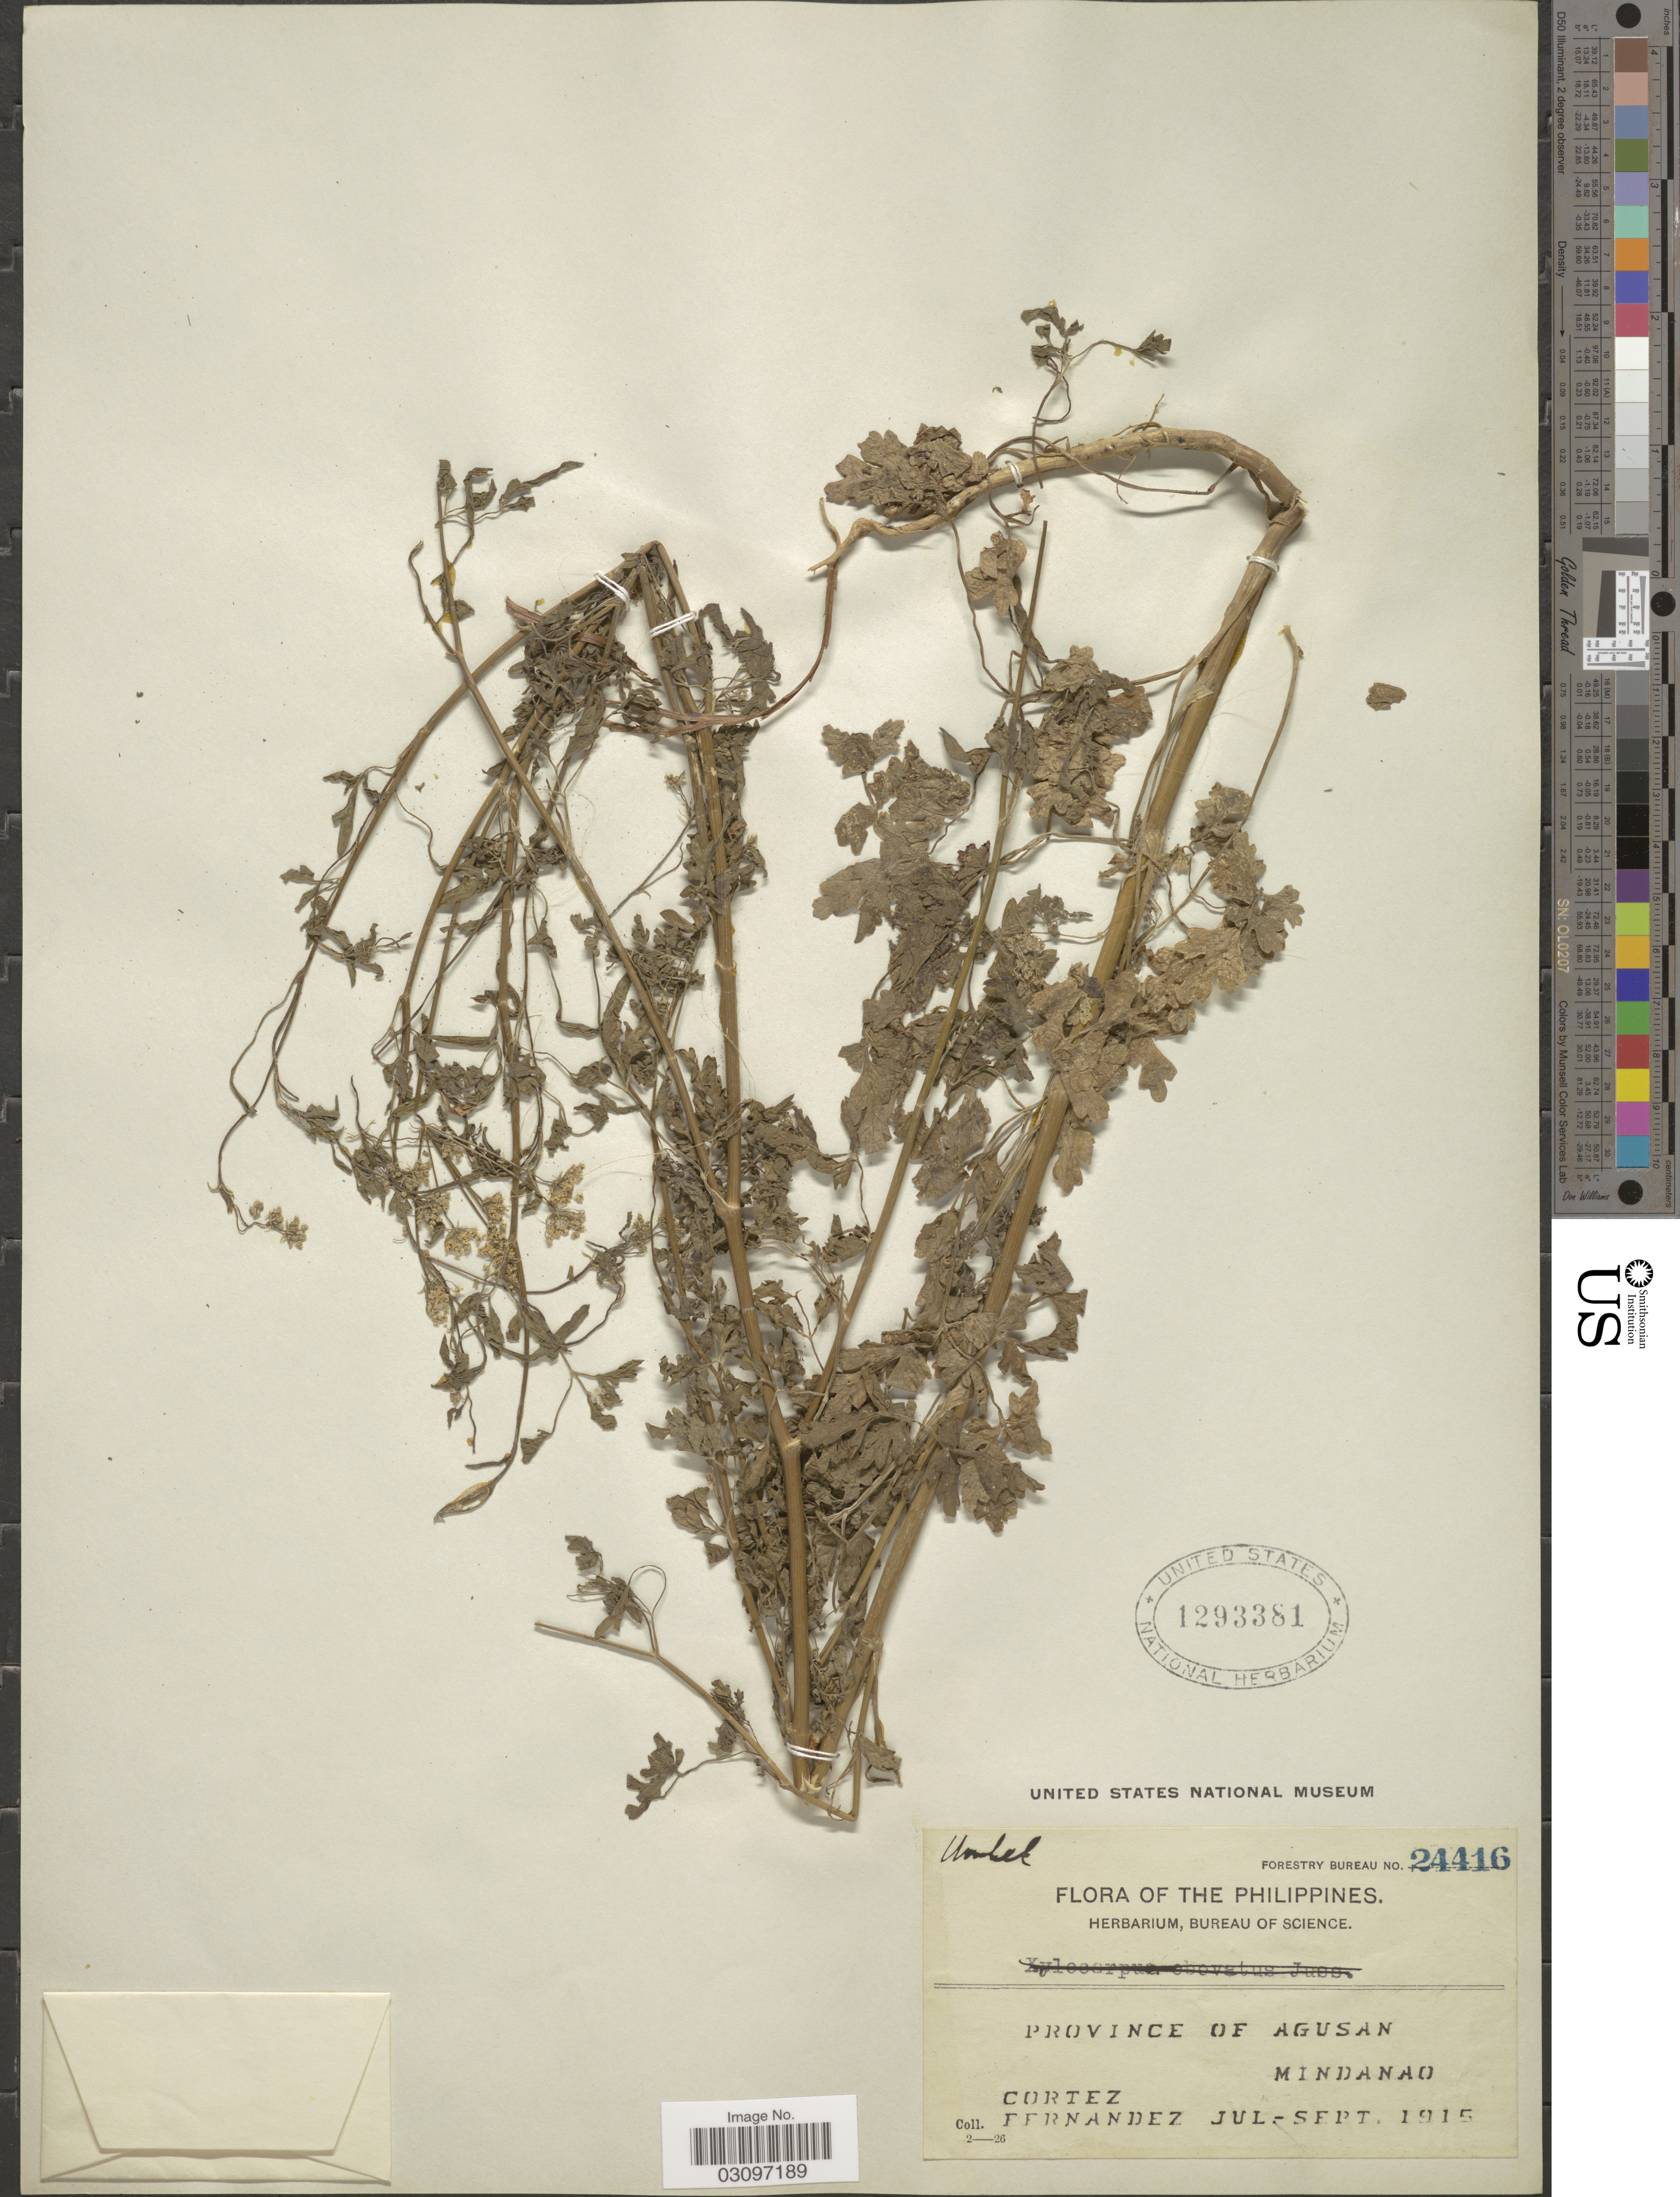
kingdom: Plantae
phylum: Tracheophyta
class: Magnoliopsida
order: Apiales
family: Apiaceae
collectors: -. Cortez & -- Fernandez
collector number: Forestry Bureau 24416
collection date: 1915-07/1915-09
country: Philippines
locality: Province of Agusan. Mindanao.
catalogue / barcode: US 1293381